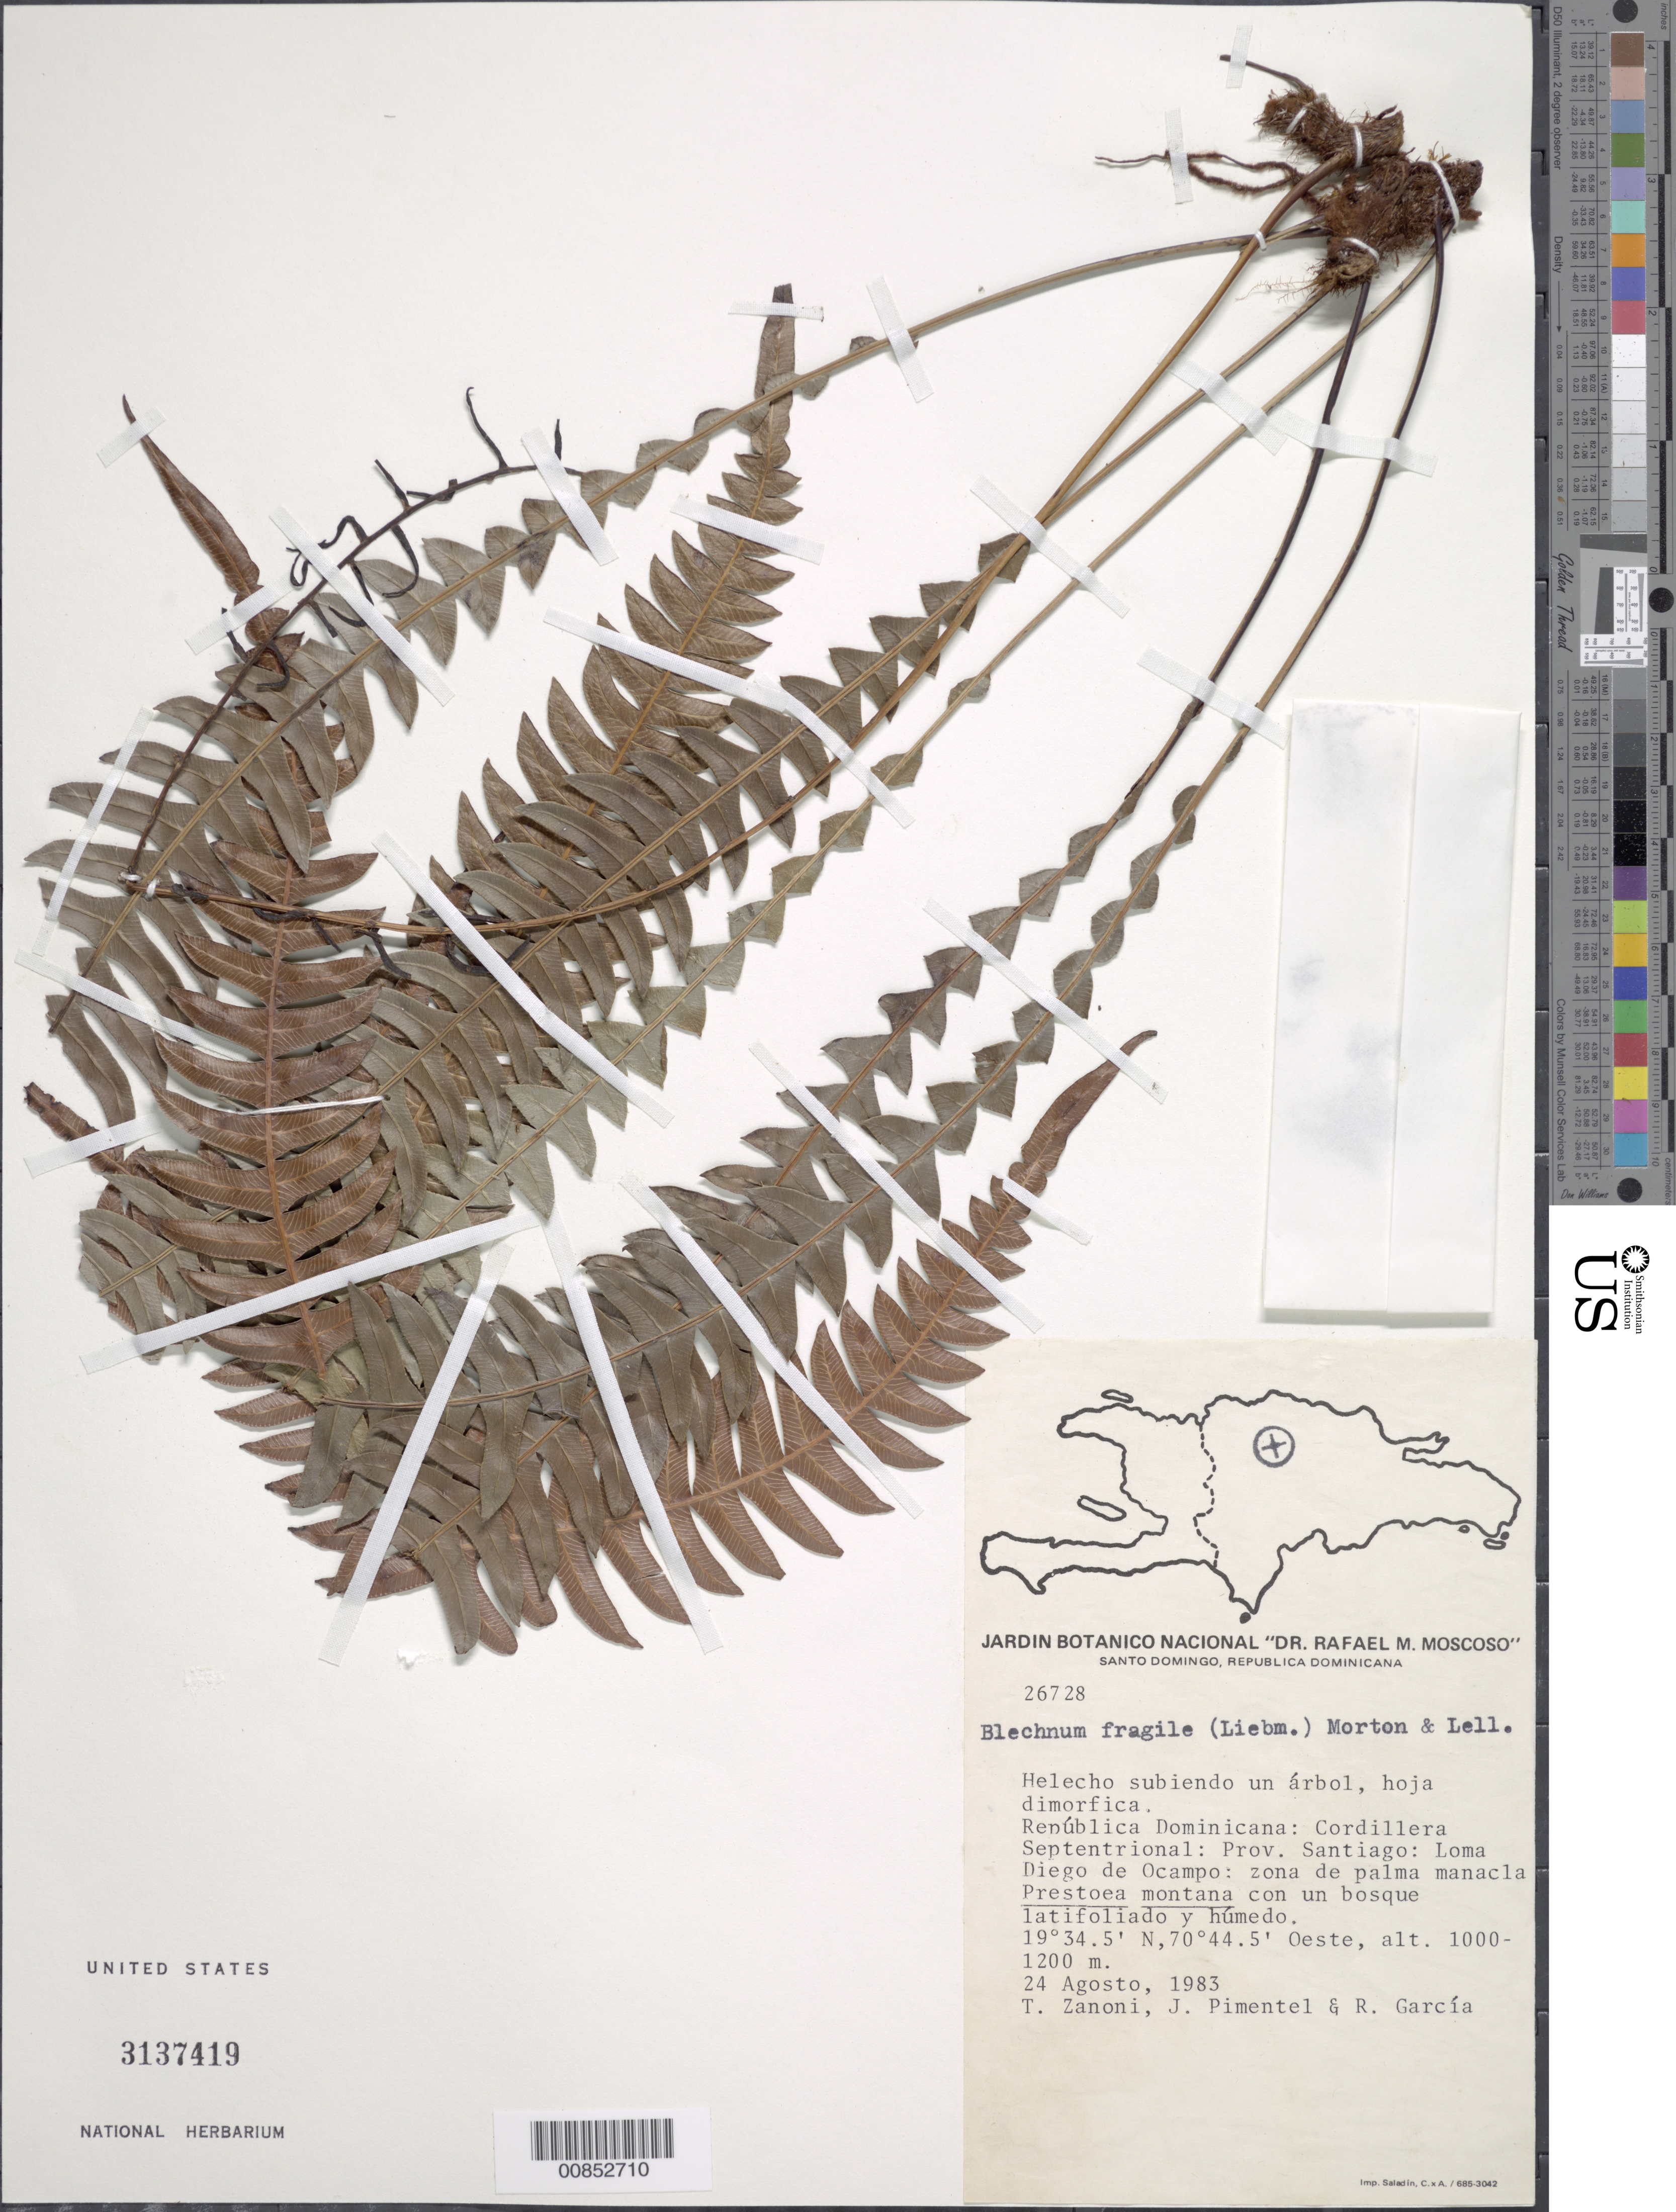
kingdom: Plantae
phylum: Tracheophyta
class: Polypodiopsida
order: Polypodiales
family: Blechnaceae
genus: Blechnum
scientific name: Blechnum fragile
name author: (Liebm.) C.V. Morton & Lellinger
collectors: T. A. Zanoni, J. Pimentel & R. G. García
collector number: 26728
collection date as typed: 24 Aug 1983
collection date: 1983-08-24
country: Dominican Republic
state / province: Santiago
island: Hispaniola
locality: Cordillera Septentrional, Loma Diego de Ocampo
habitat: Zona de palma manacla Prestoea montana con un bosque latifoliado y húmedo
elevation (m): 1200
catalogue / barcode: US 3137419